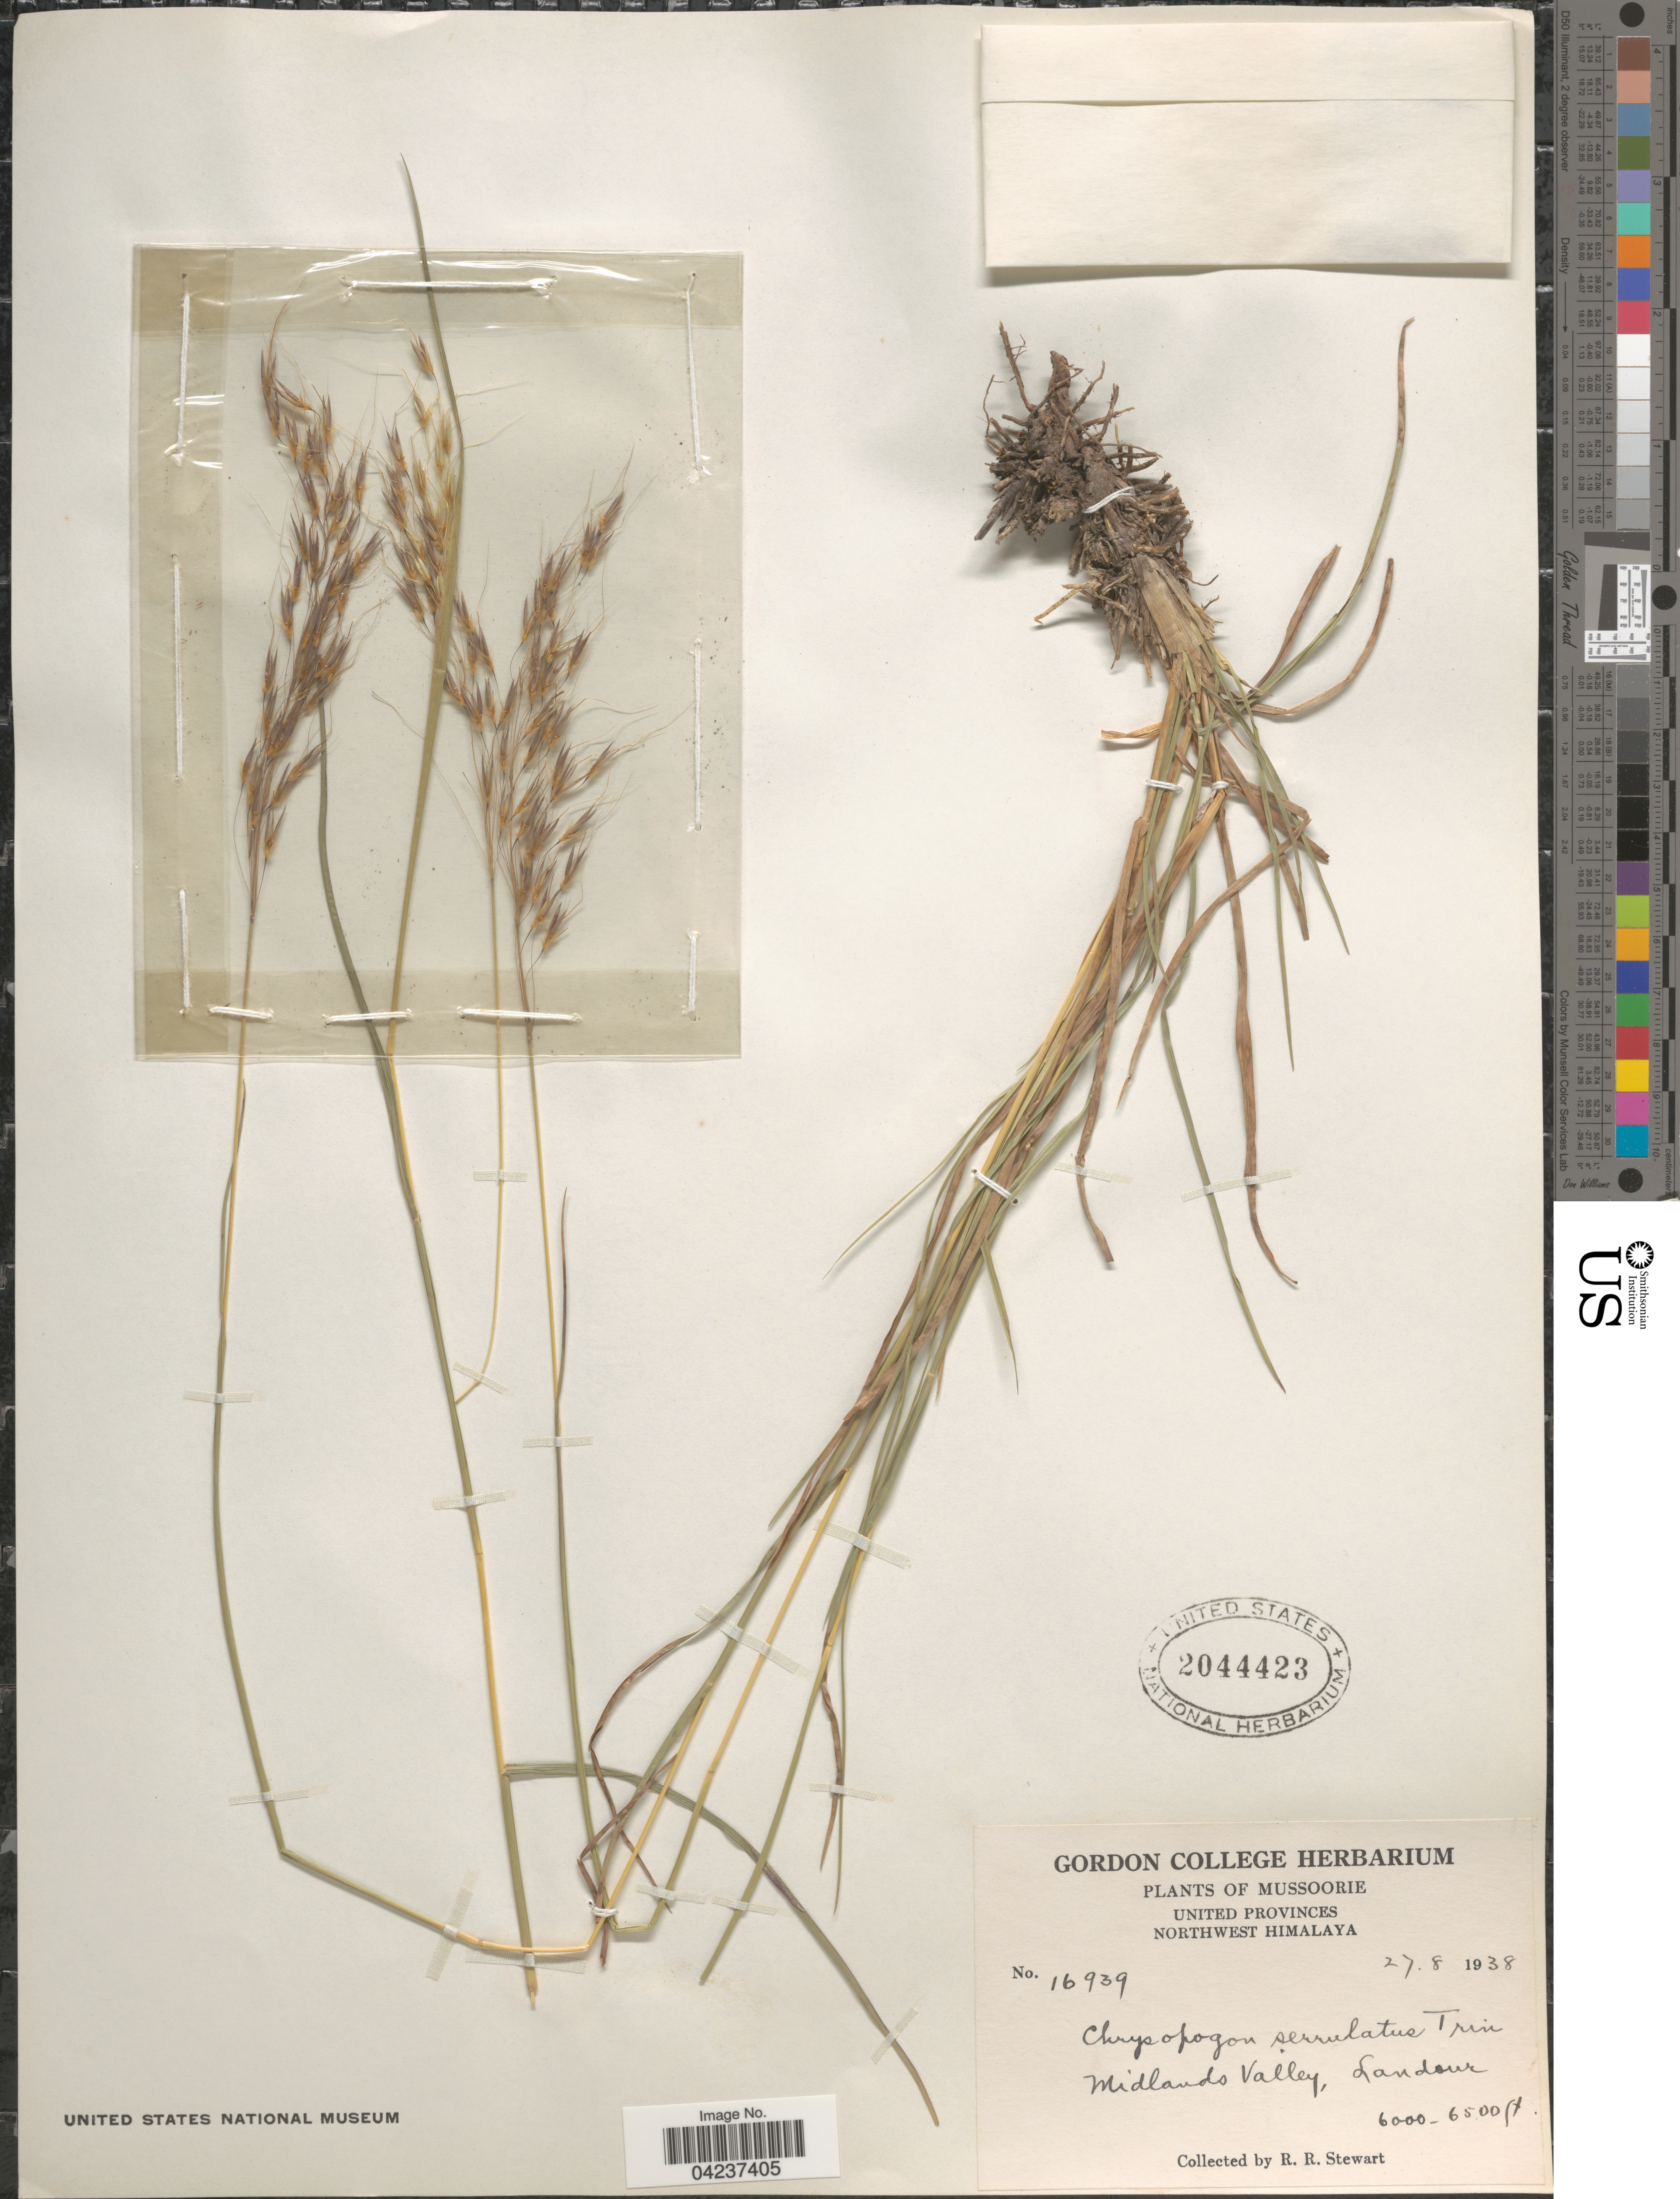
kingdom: Plantae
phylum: Tracheophyta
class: Liliopsida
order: Poales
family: Poaceae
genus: Chrysopogon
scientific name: Chrysopogon serrulatus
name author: Trin.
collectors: R. Stewart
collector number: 16939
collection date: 1938-08-27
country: India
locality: Mussoorie, United Provinces, Northwest Himalaya. Midlands Valley, Landour.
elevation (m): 1829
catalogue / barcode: US 2044423